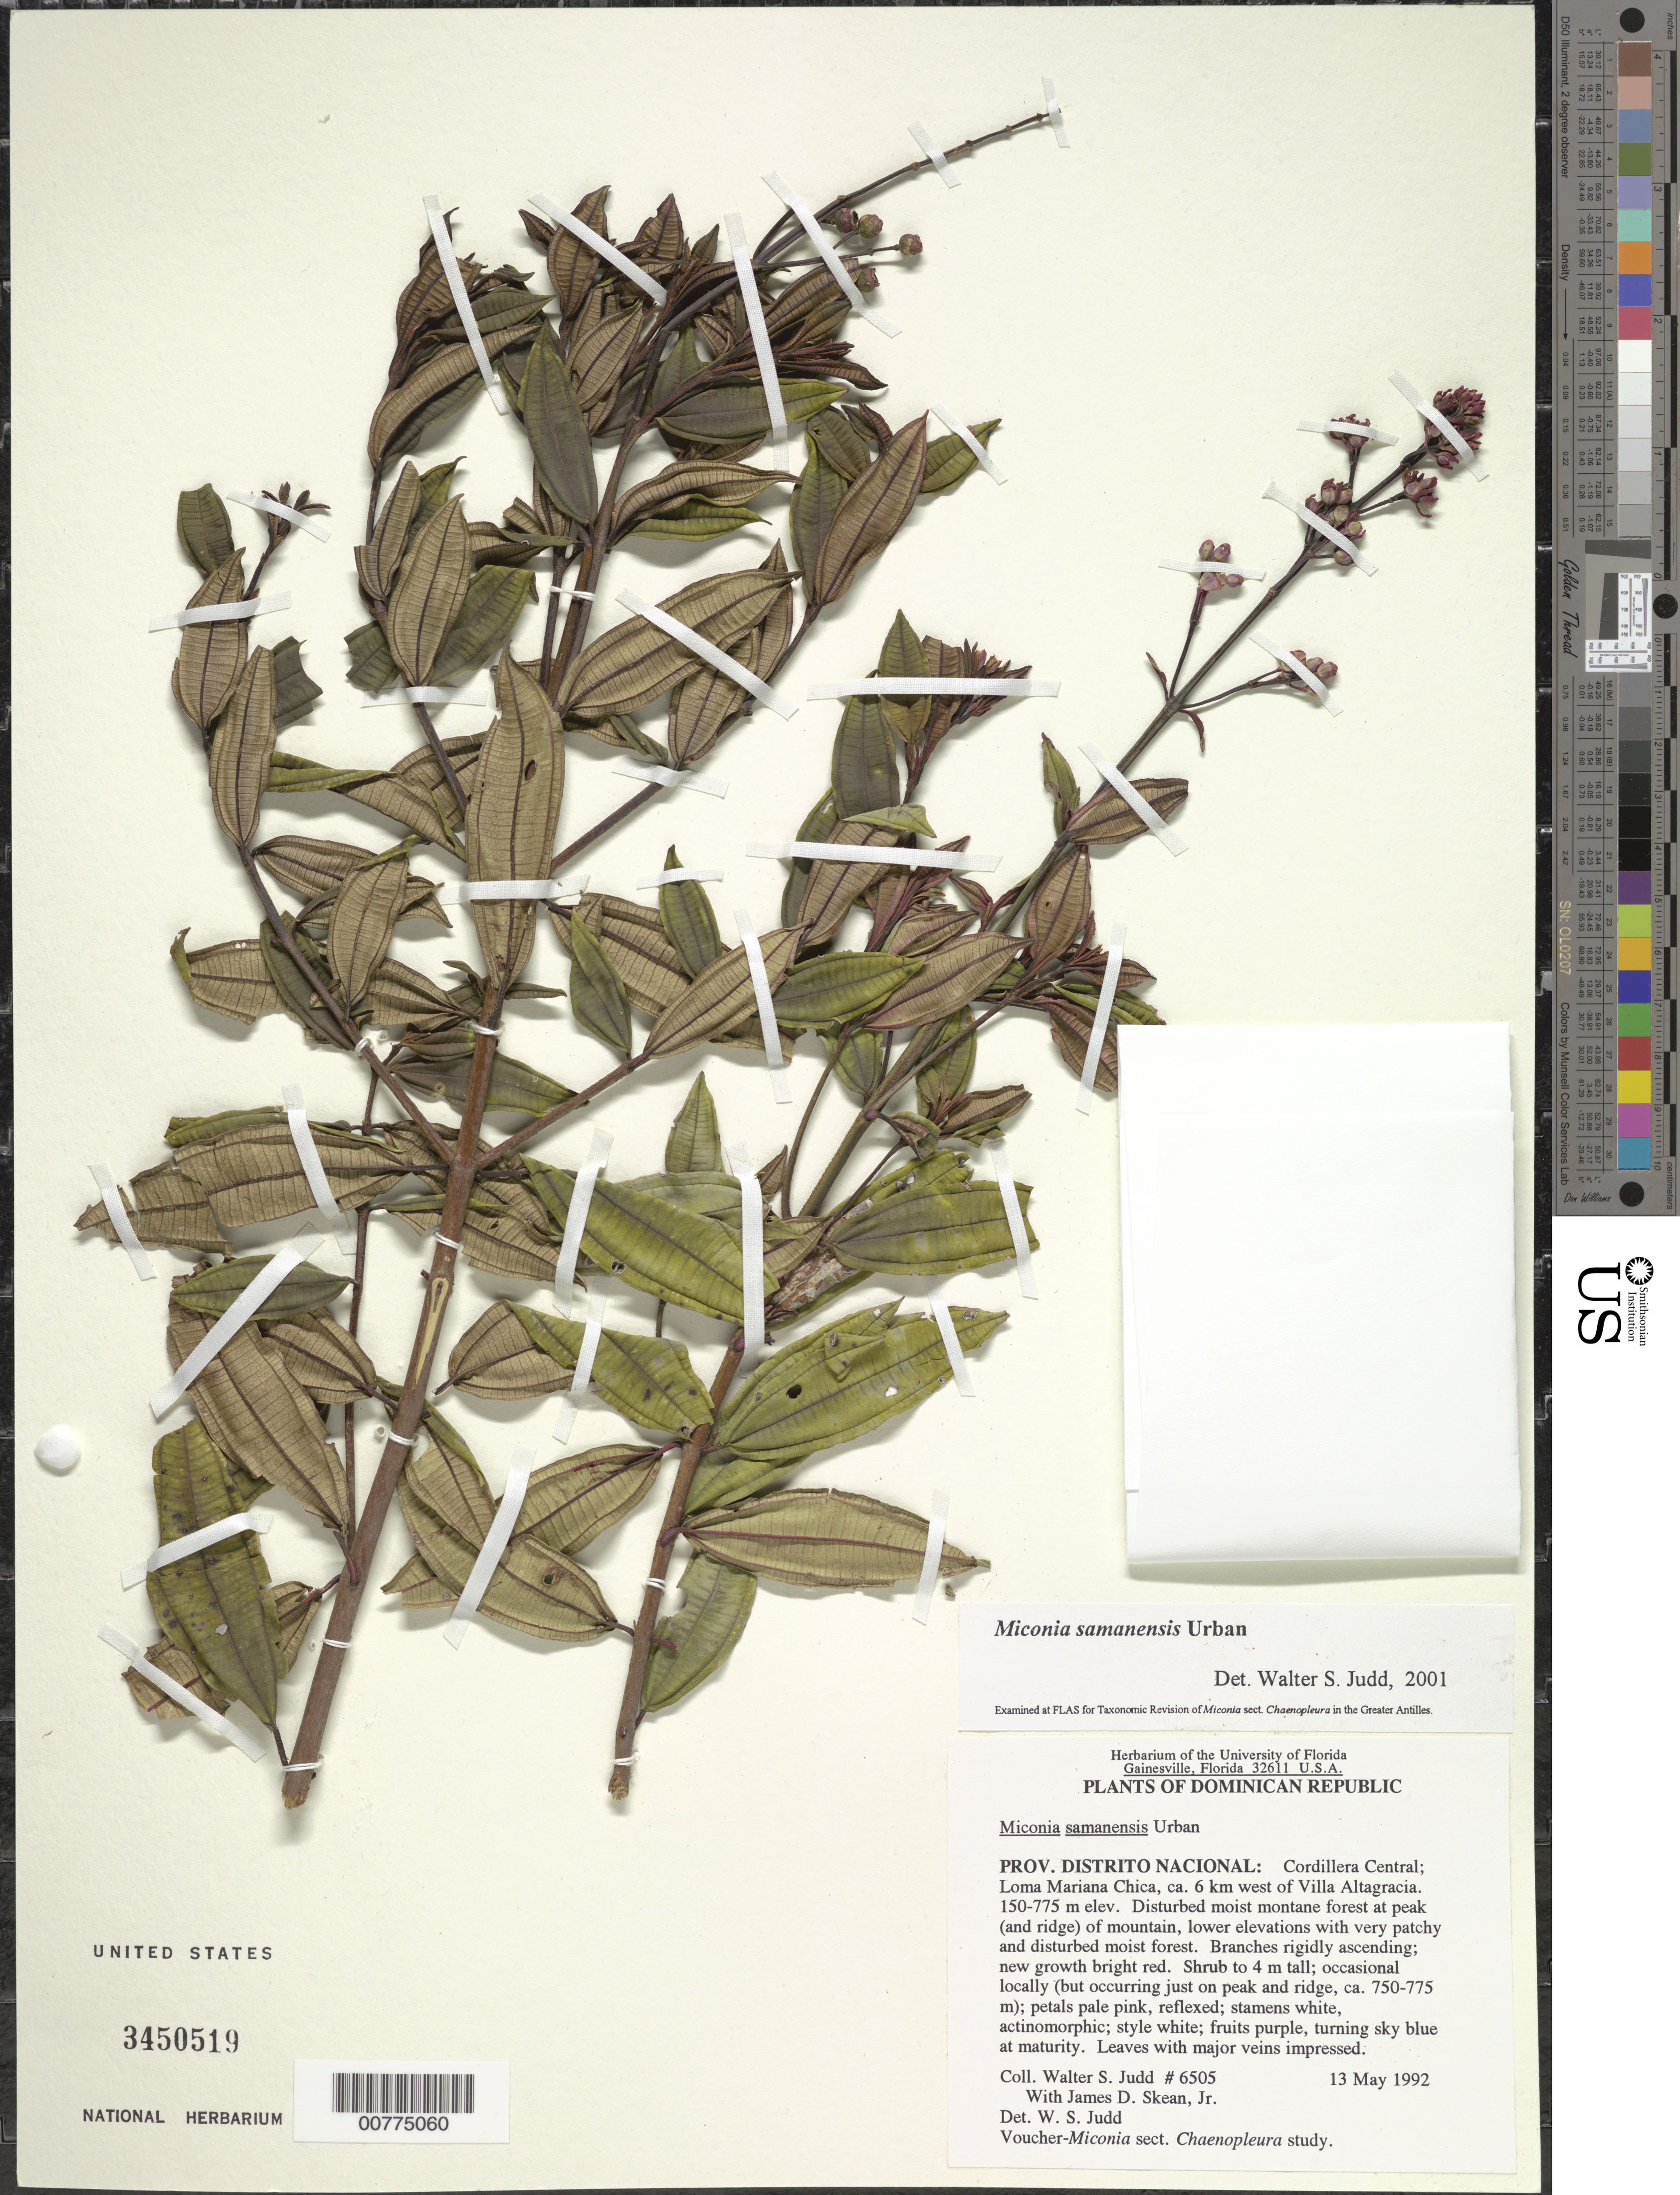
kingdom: Plantae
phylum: Tracheophyta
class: Magnoliopsida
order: Myrtales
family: Melastomataceae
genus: Miconia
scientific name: Miconia samanensis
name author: Urb.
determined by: Judd, Walter S.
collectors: W. S. Judd & J. D. Skean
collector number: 6505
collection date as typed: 13 May 1992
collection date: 1992-05-13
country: Dominican Republic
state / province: Distrito Nacional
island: Hispaniola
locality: Cordillera Central, Loma Mariana Chica, 6 km west of Villa Altagracia.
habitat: Disturbed moist montane forest at peak (and ridge) of mountain, lower elevations with very patchy and disturbed moist forest.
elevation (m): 150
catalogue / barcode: US 3450519